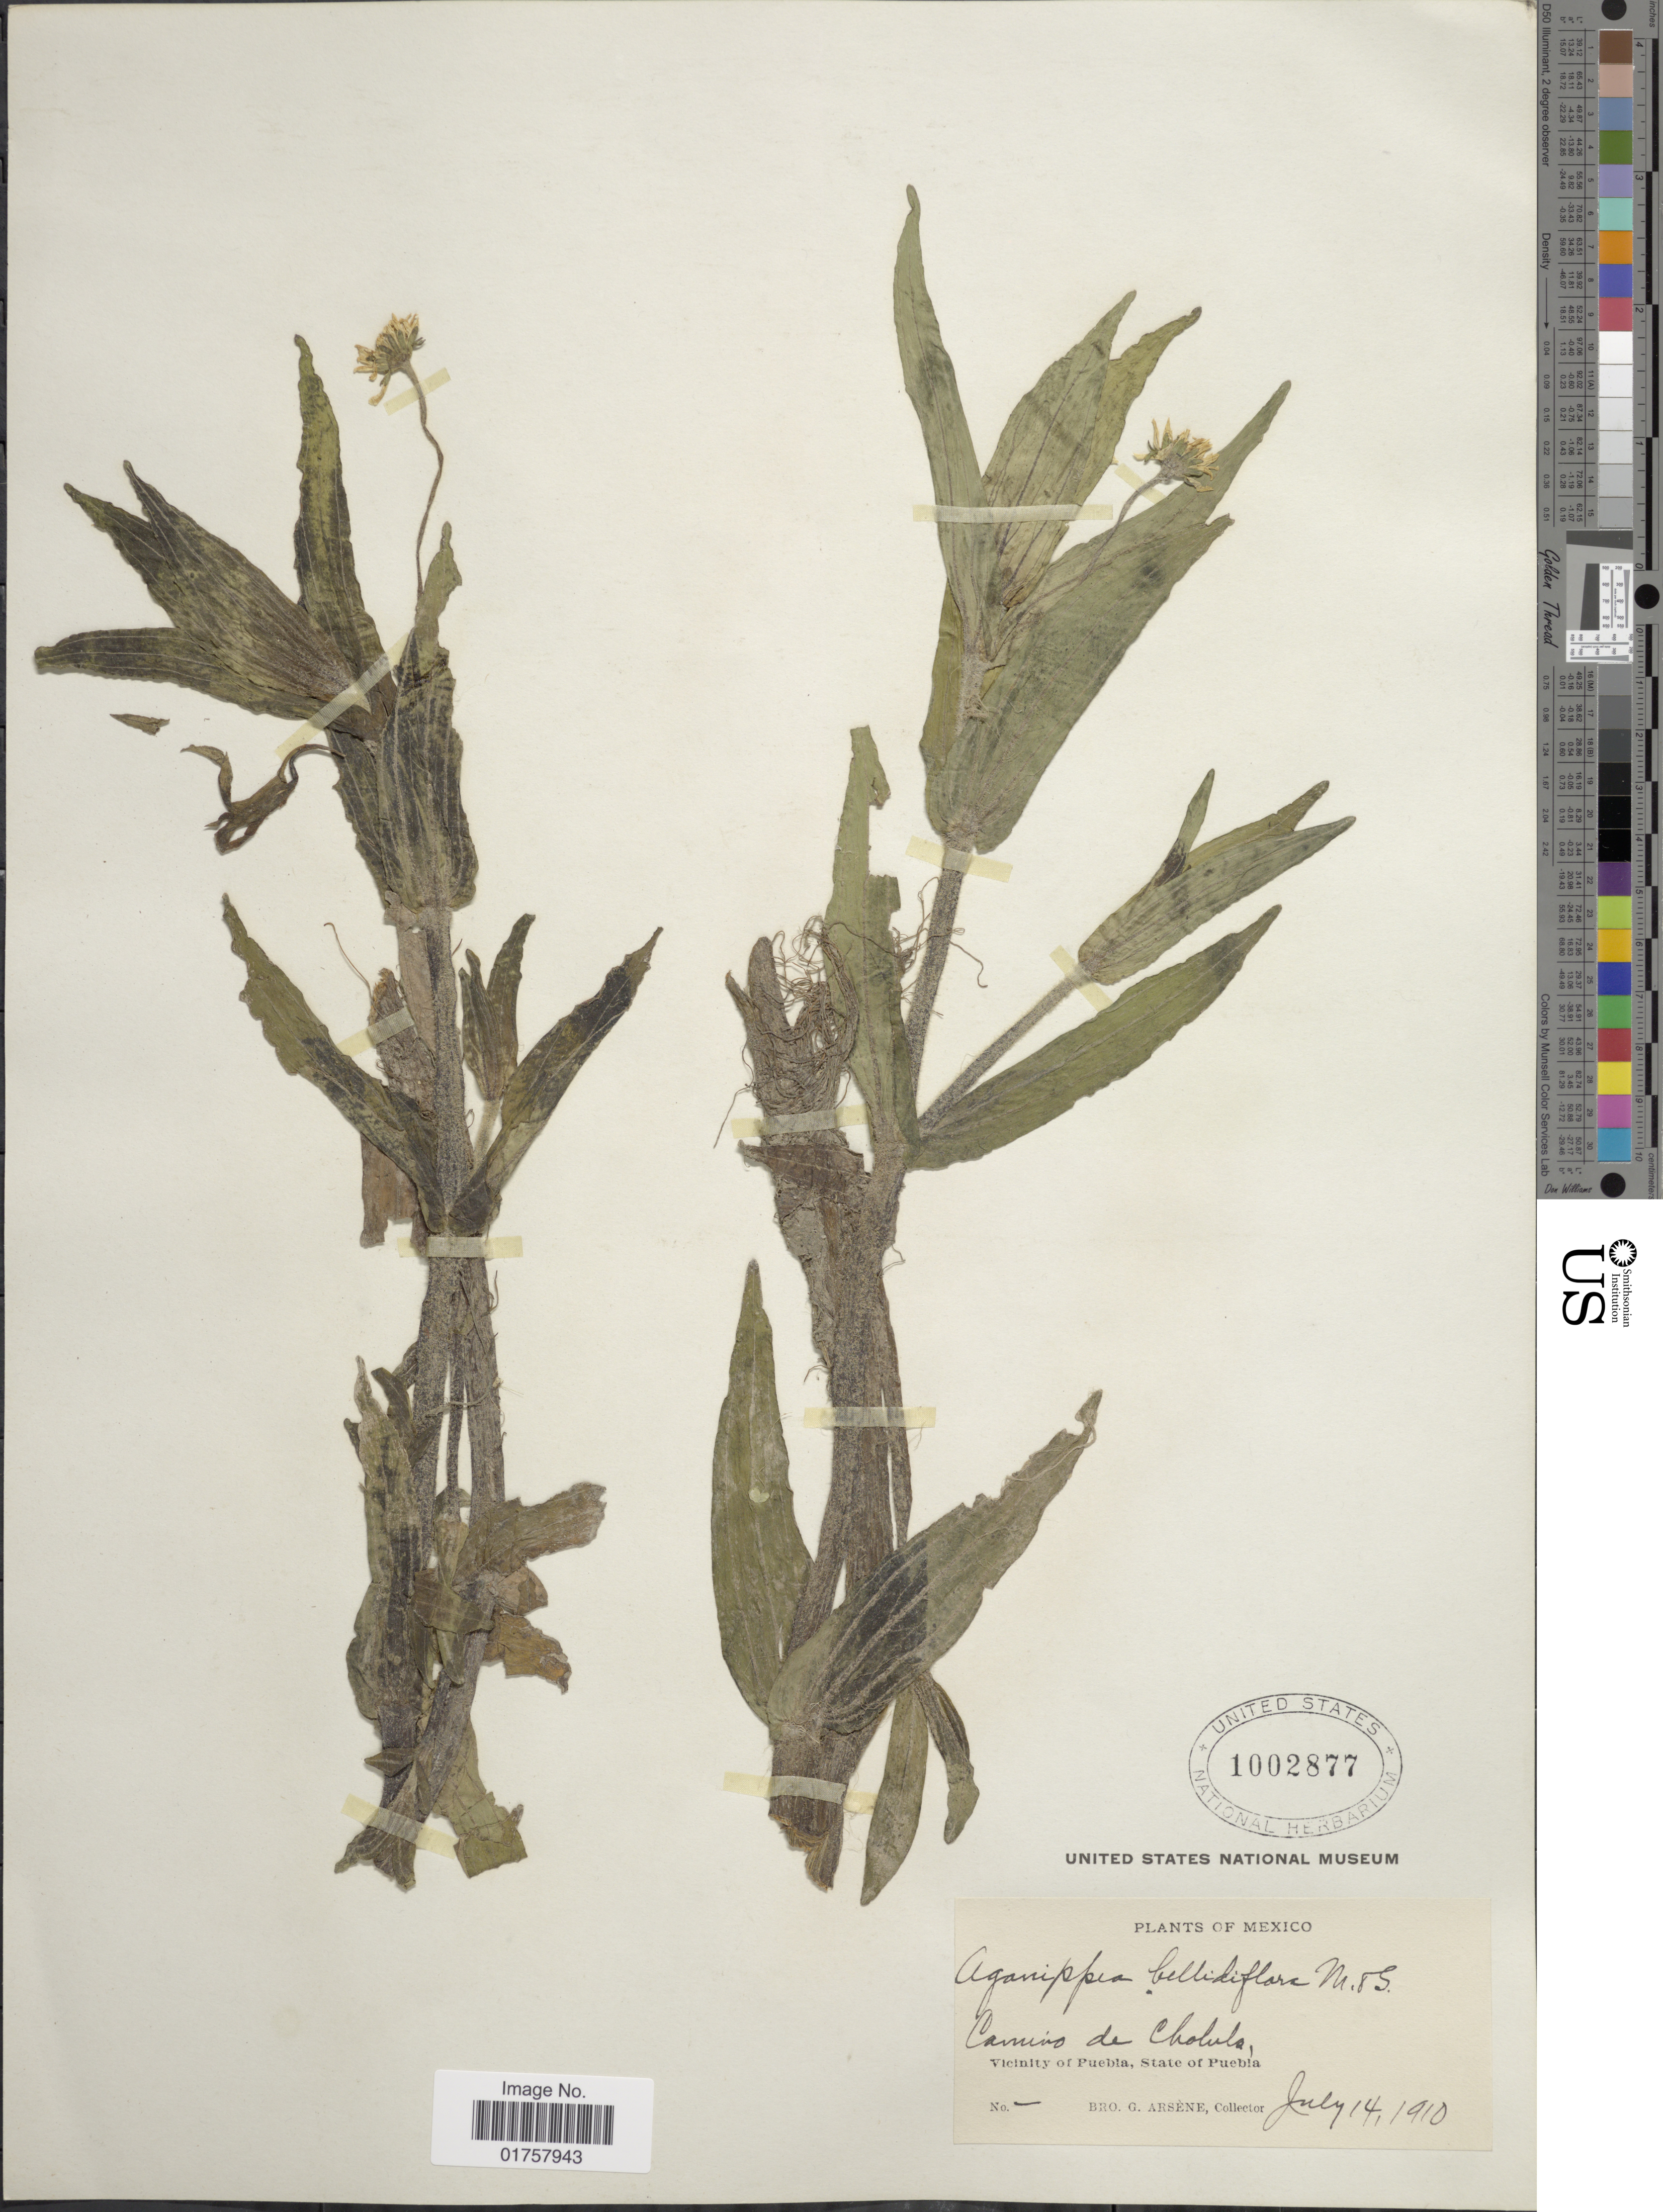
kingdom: Plantae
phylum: Tracheophyta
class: Magnoliopsida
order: Asterales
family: Asteraceae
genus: Jaegeria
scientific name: Jaegeria bellidiflora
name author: (Moc. & Sessé ex DC.) A.M. Torres & Beaman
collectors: Bro. G. Arsène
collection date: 1910-07-14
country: Mexico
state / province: Puebla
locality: Camino de Cholula, Vicinity of Puebla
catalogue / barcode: US 1002877